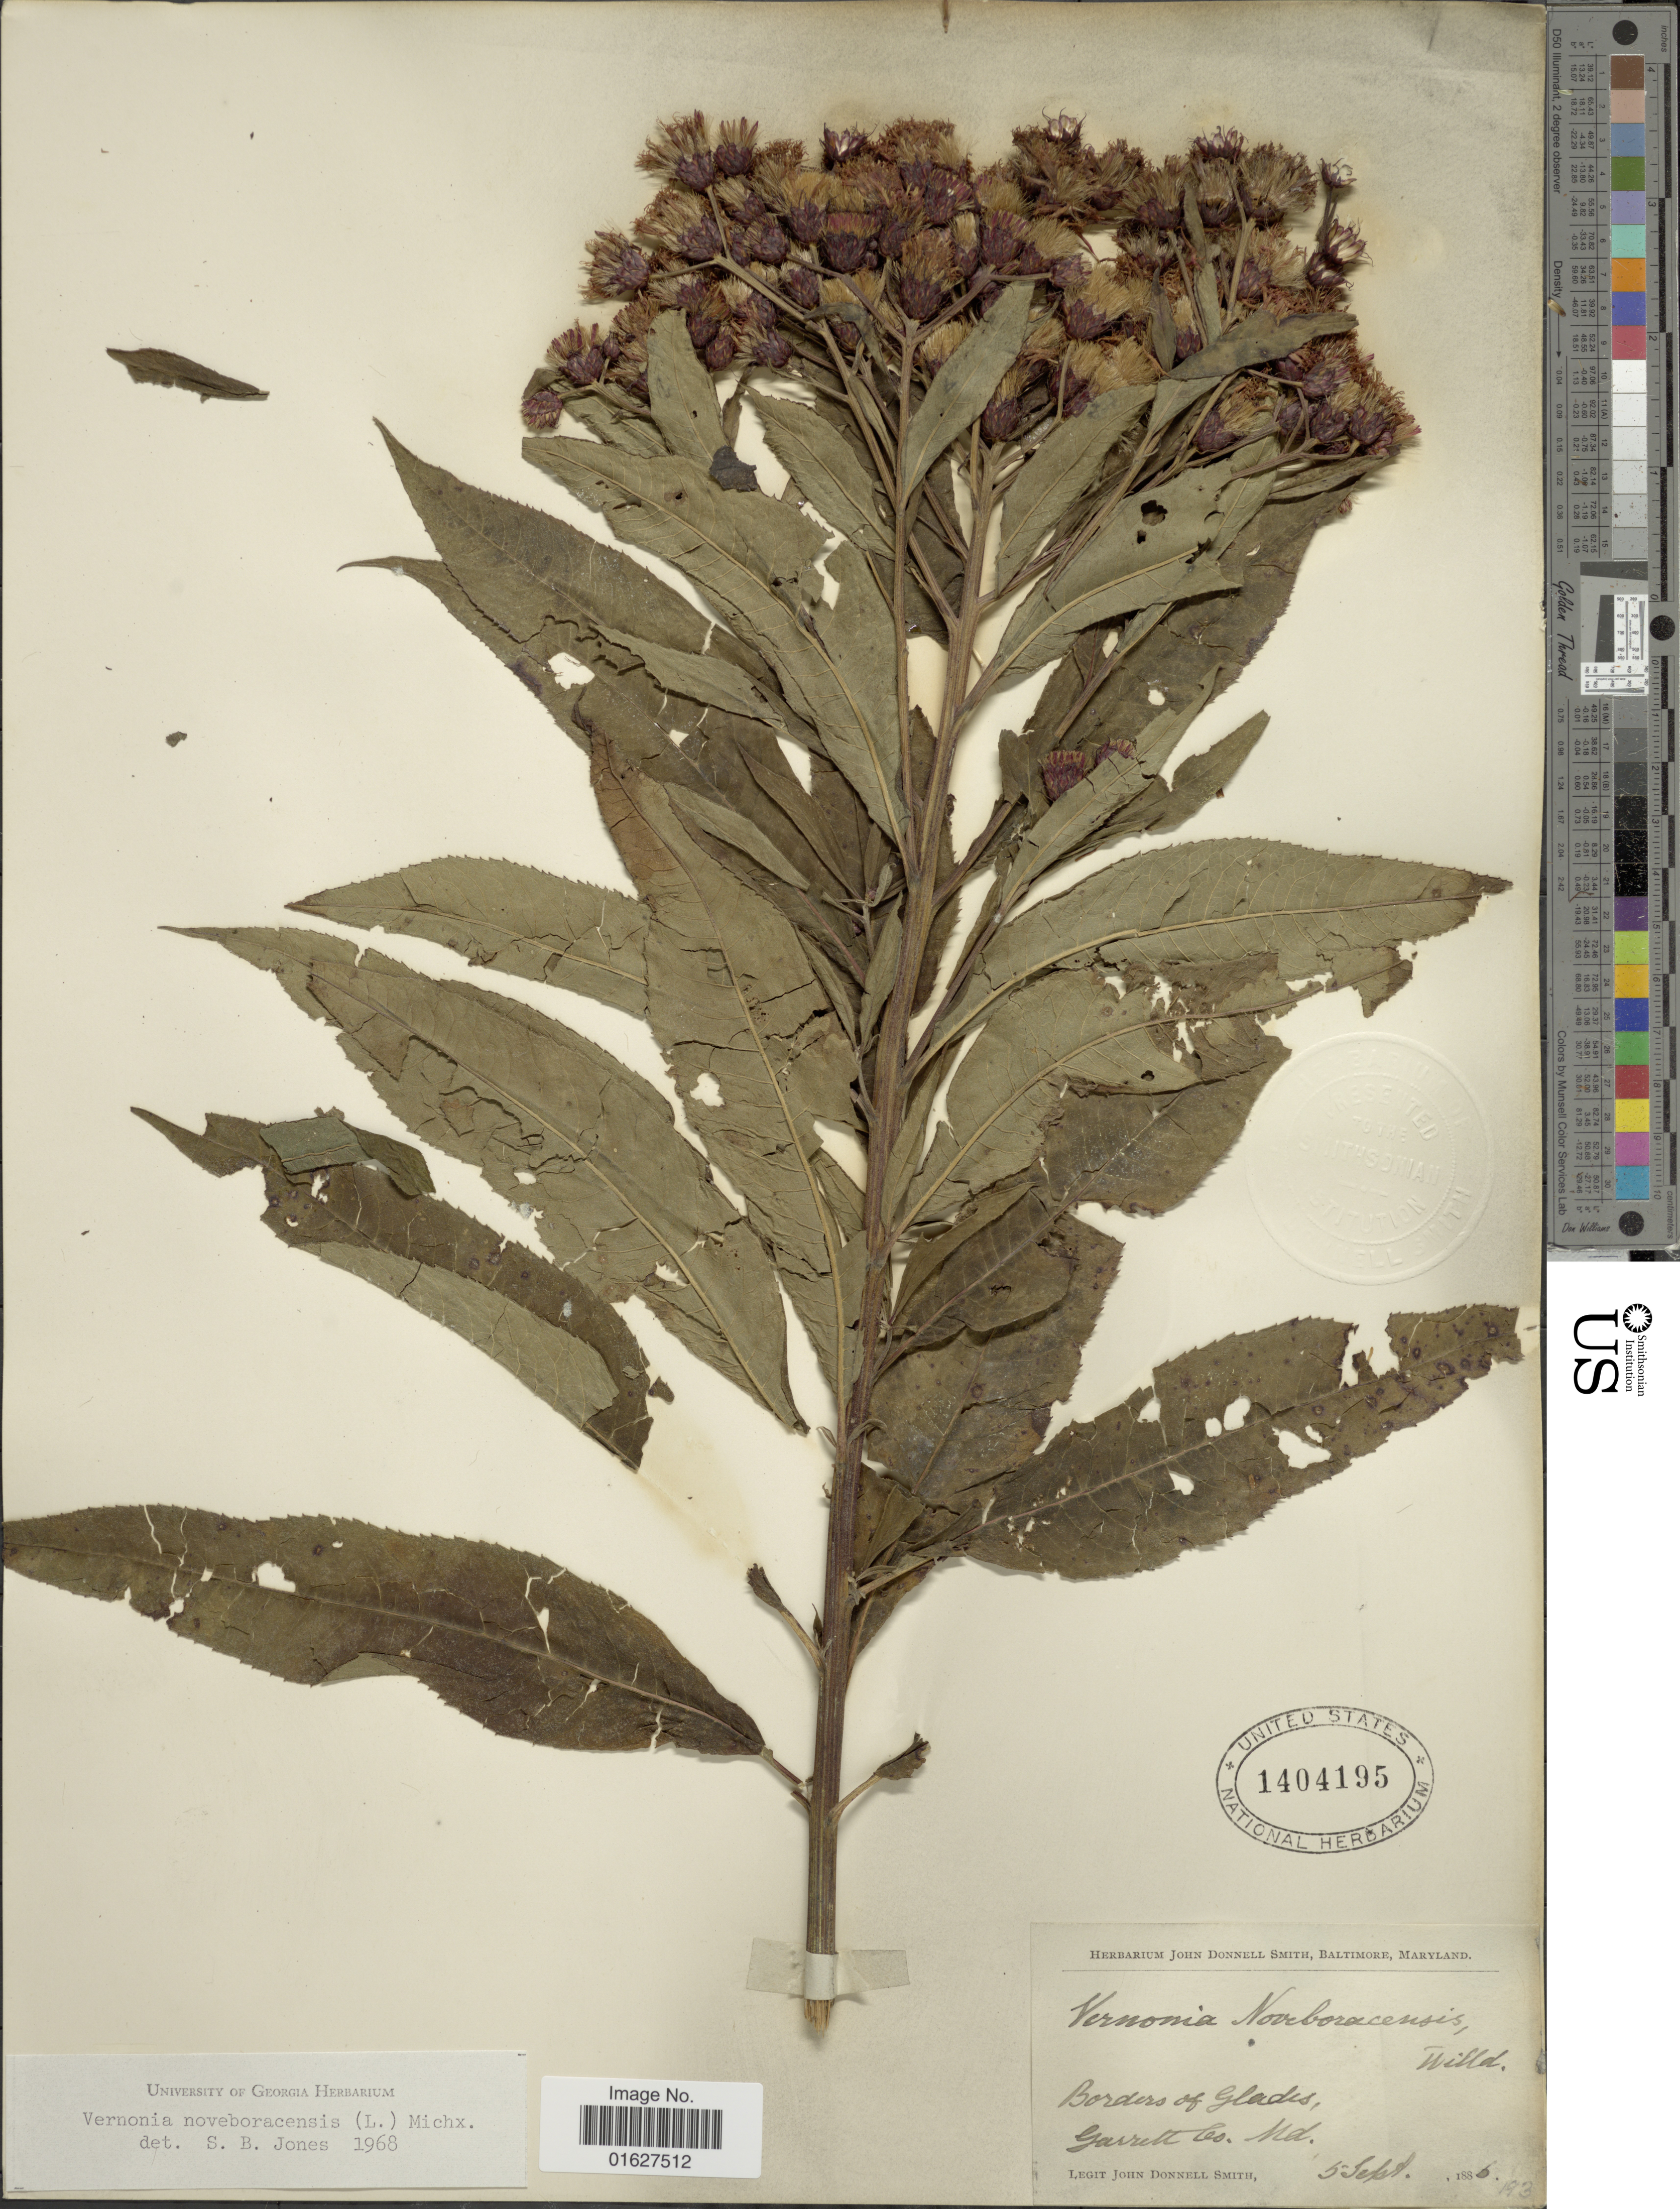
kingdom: Plantae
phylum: Tracheophyta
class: Magnoliopsida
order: Asterales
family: Asteraceae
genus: Vernonia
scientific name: Vernonia noveboracensis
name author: (L.) Michx.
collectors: J. Donnell Smith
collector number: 193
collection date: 1886-09-05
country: United States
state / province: Maryland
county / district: Garrett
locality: Borders of Glades. Garrett Co. MD.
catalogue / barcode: US 1404195